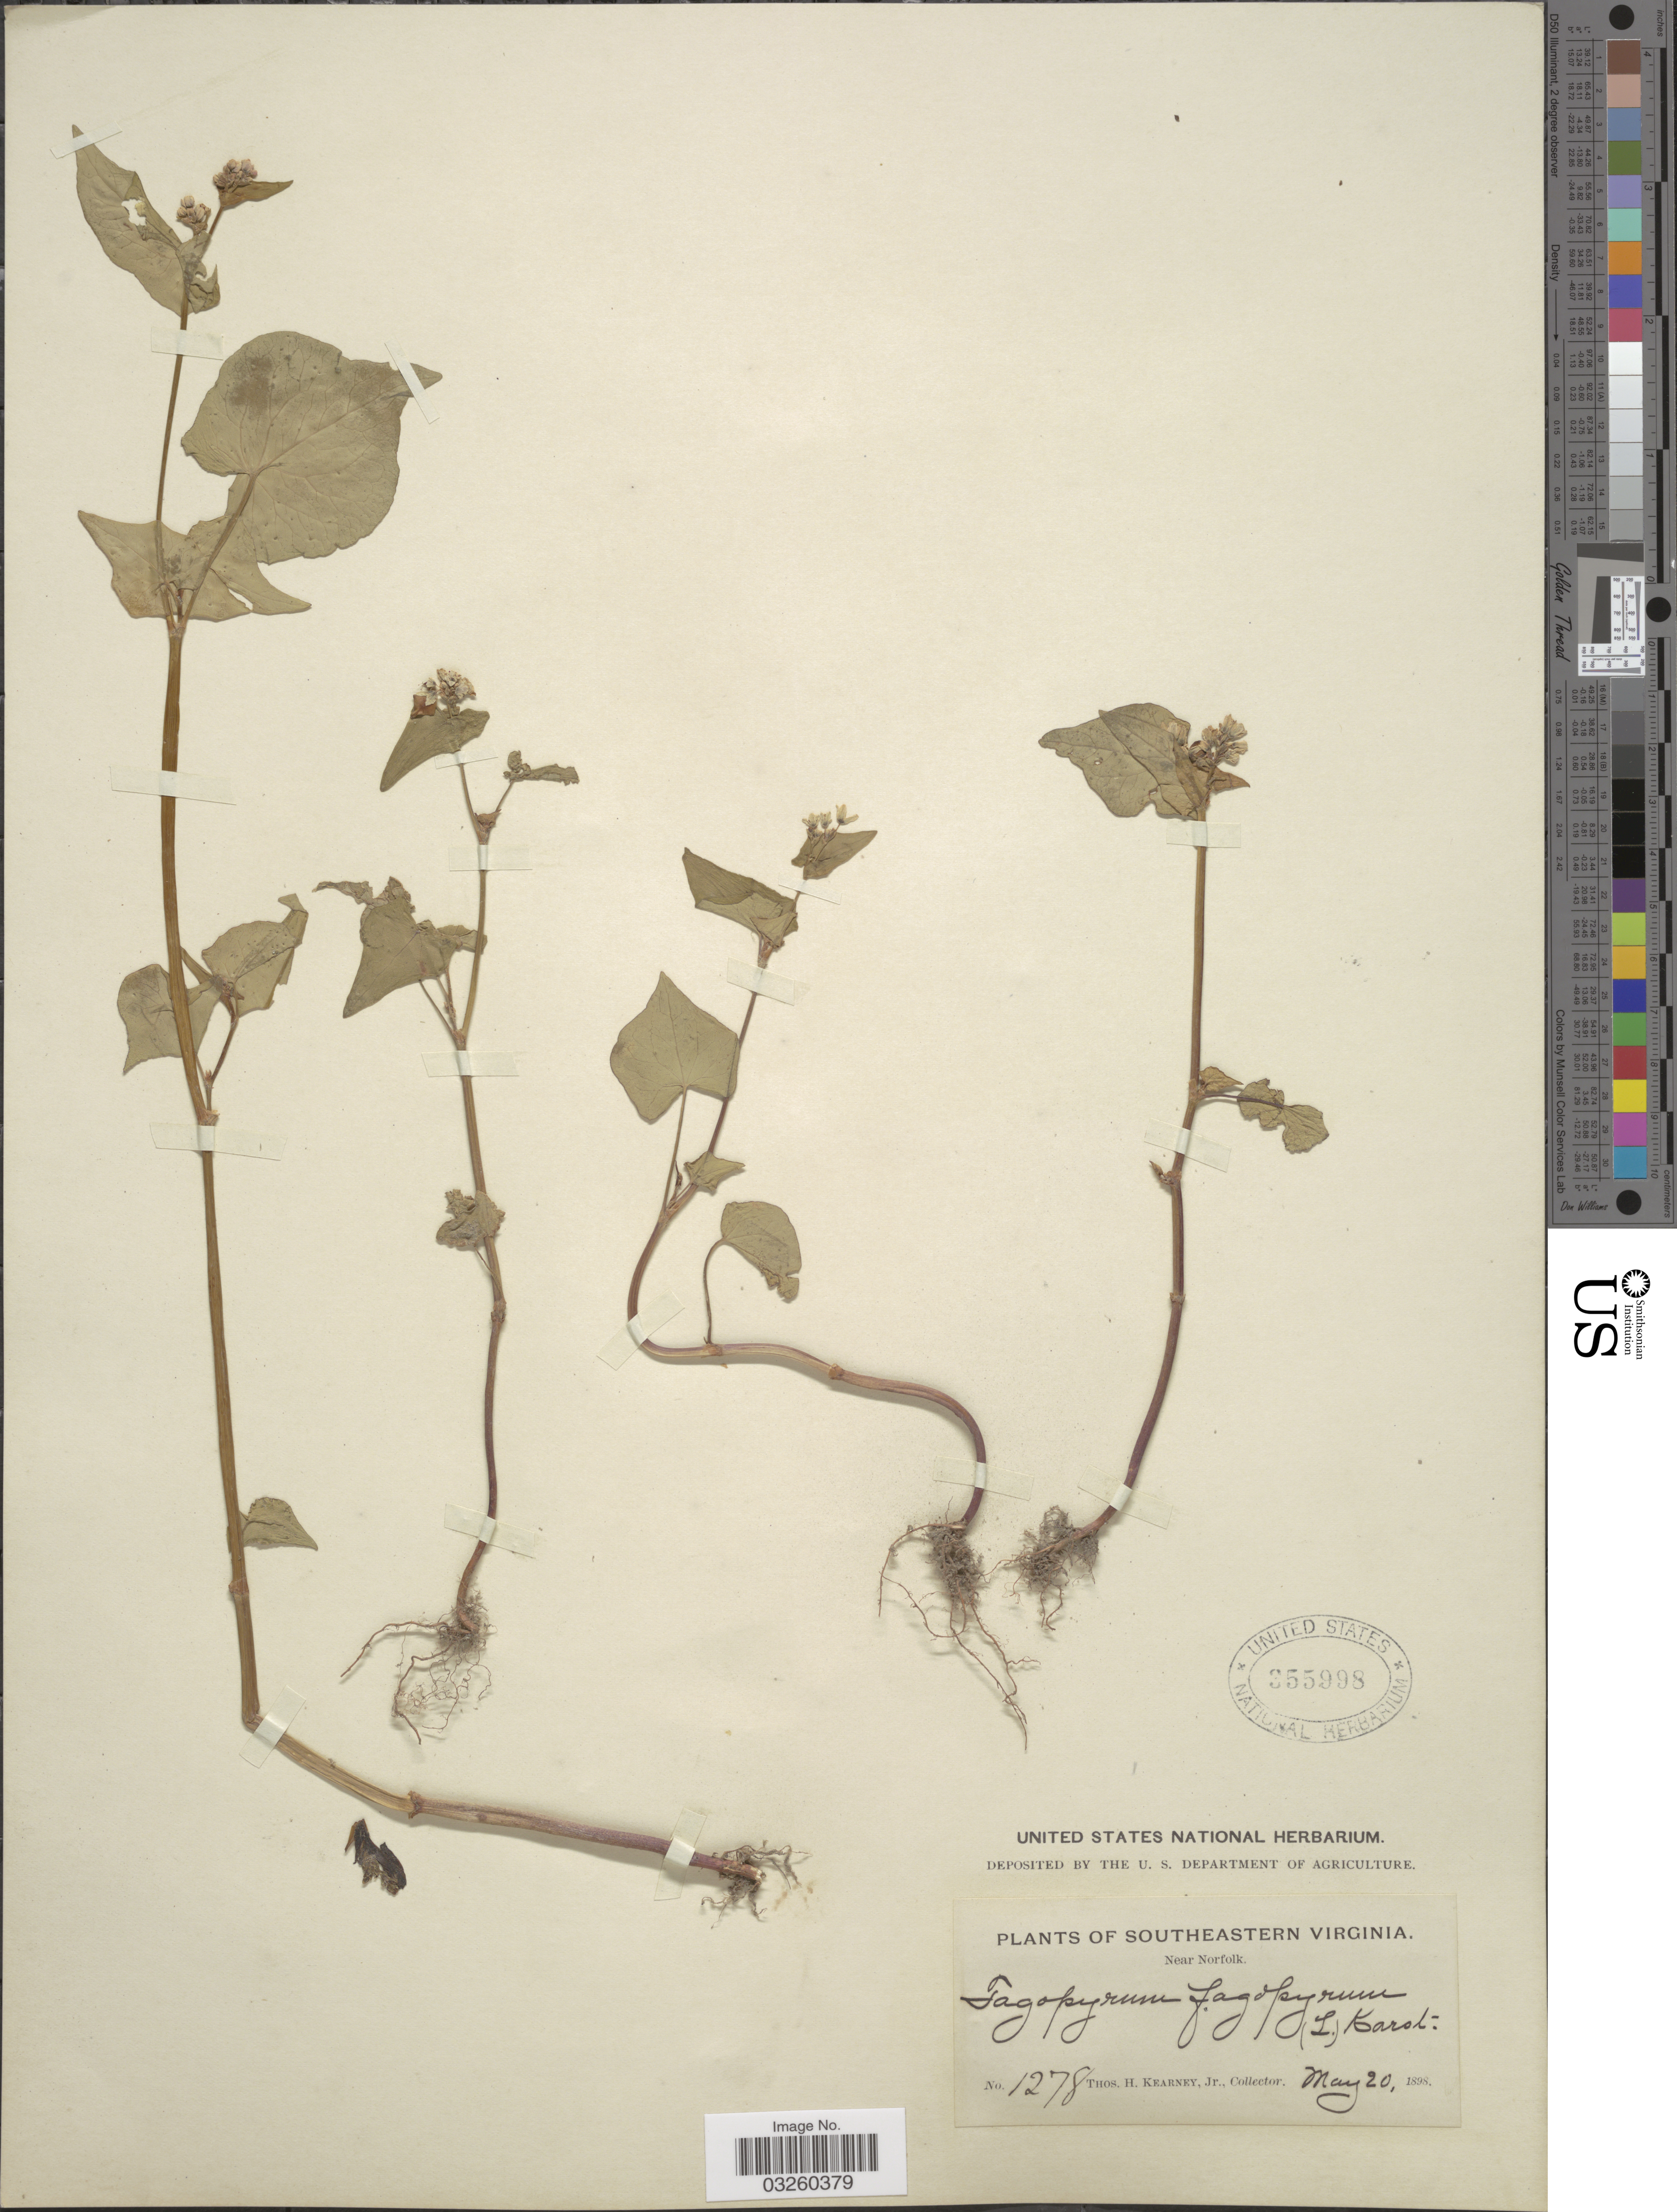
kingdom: Plantae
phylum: Tracheophyta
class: Magnoliopsida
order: Caryophyllales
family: Polygonaceae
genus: Fagopyrum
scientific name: Fagopyrum esculentum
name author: Moench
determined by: Strong, Mark T., (BOT), Smithsonian Institution - National Museum of Natural History (UNITED STATES)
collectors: T. H. Kearney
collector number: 1278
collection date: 1898-05-20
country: United States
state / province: Virginia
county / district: City of Norfolk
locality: Southeastern Virginia. Near Norfolk.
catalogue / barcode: US 355998